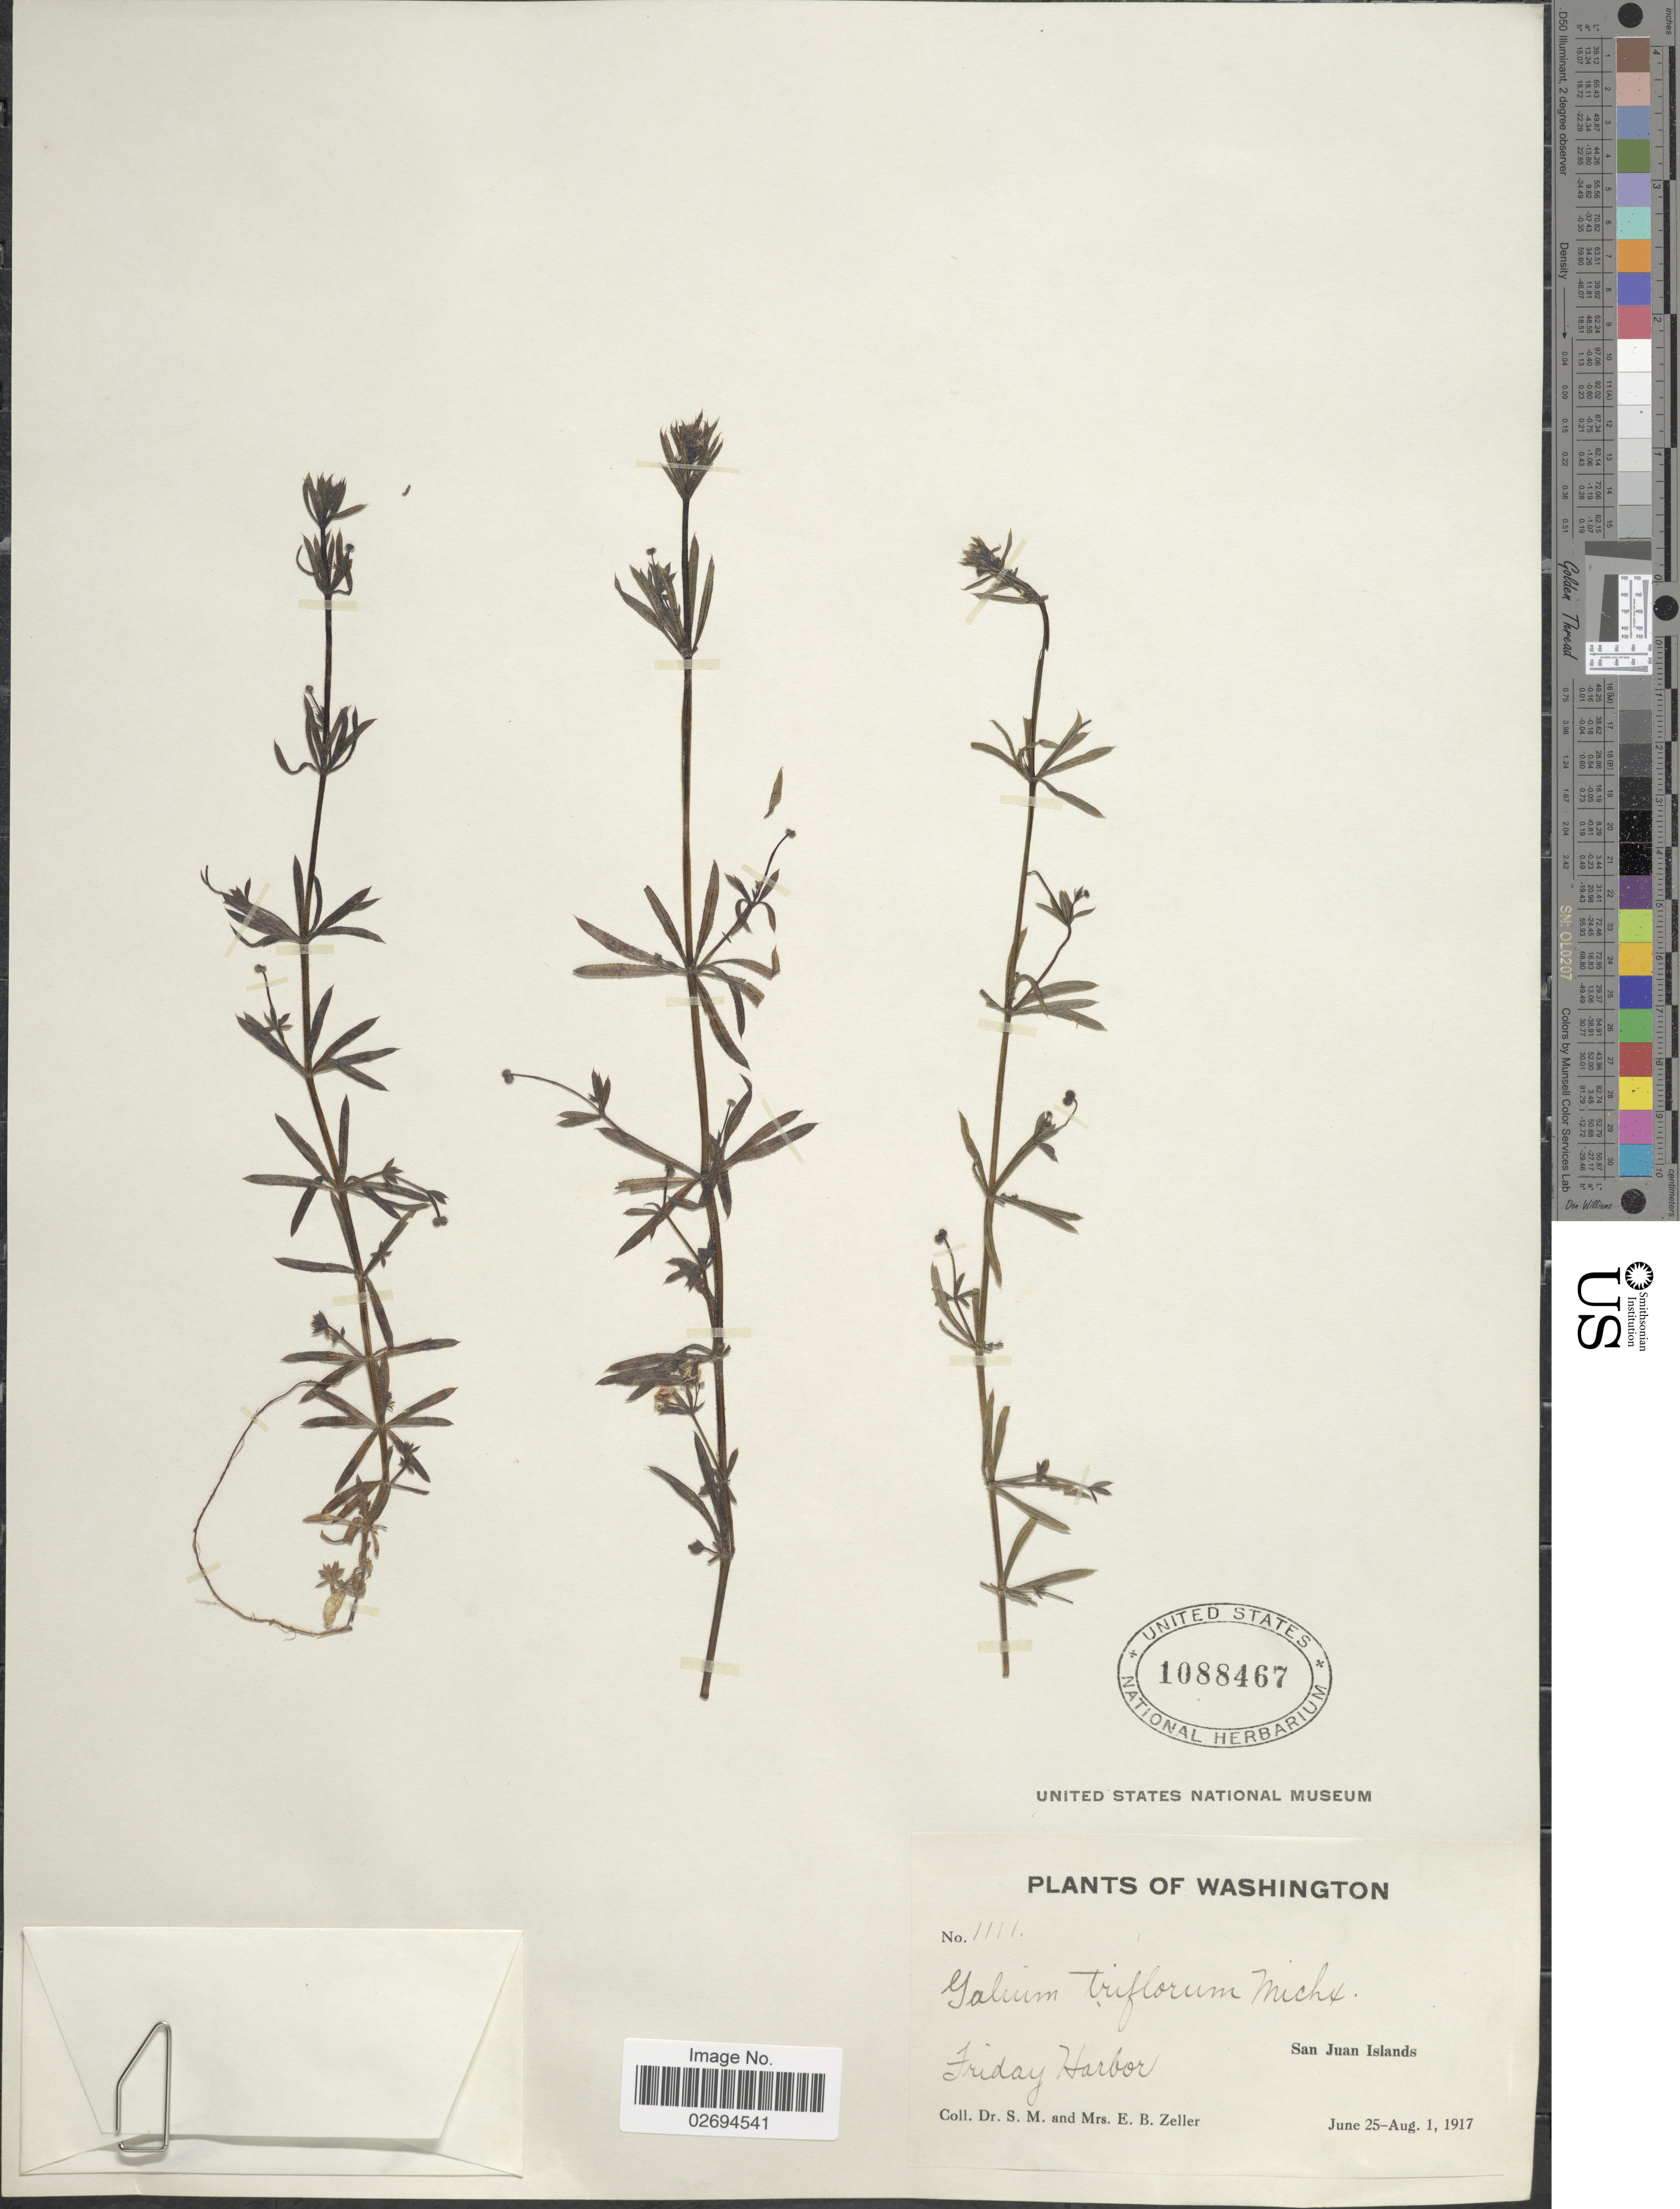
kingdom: Plantae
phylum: Tracheophyta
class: Magnoliopsida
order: Gentianales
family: Rubiaceae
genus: Galium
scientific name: Galium triflorum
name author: Michx.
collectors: S. Zeller & E. Zeller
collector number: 1111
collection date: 1917-06-25/1917-08-01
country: United States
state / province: Washington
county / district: San Juan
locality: Friday Harbor. San Juan Islands.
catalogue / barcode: US 1088467